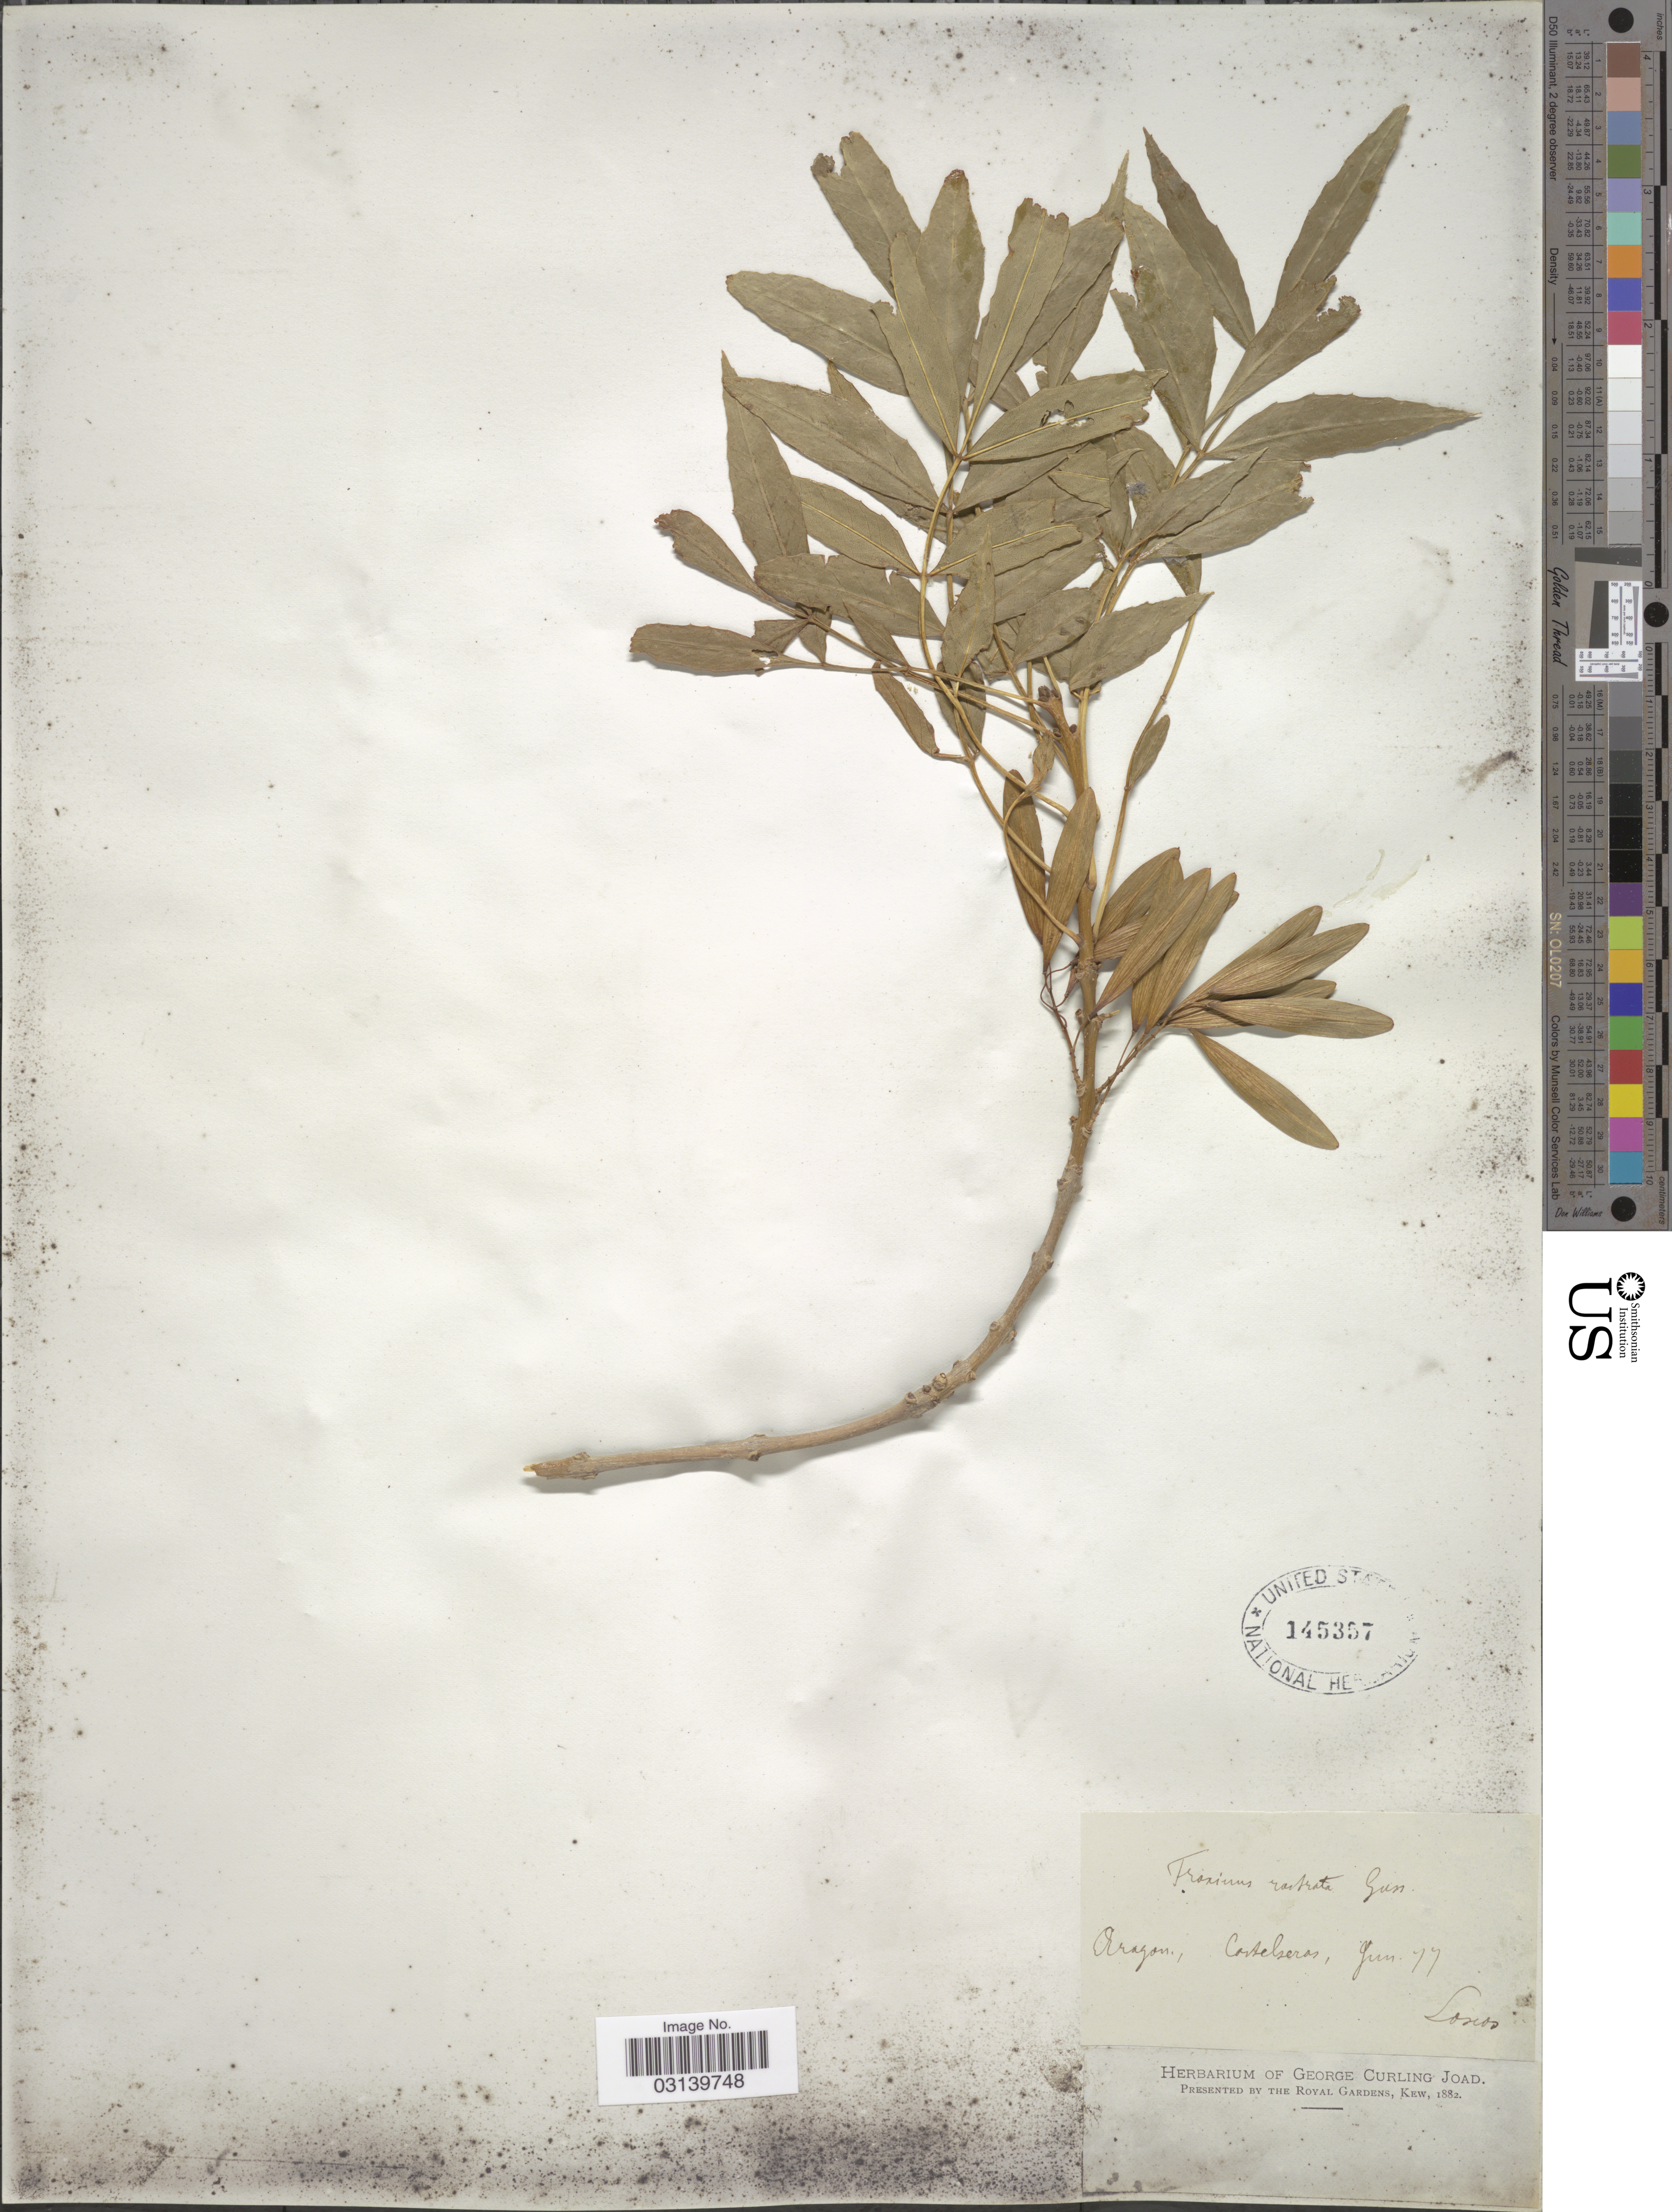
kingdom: Plantae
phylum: Tracheophyta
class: Magnoliopsida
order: Lamiales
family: Oleaceae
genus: Fraxinus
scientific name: Fraxinus oxycarpa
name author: Willd.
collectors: Lonos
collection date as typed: Transcribed d/m/y: /6/77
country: Spain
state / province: Aragón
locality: Castelserás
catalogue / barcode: US 145357